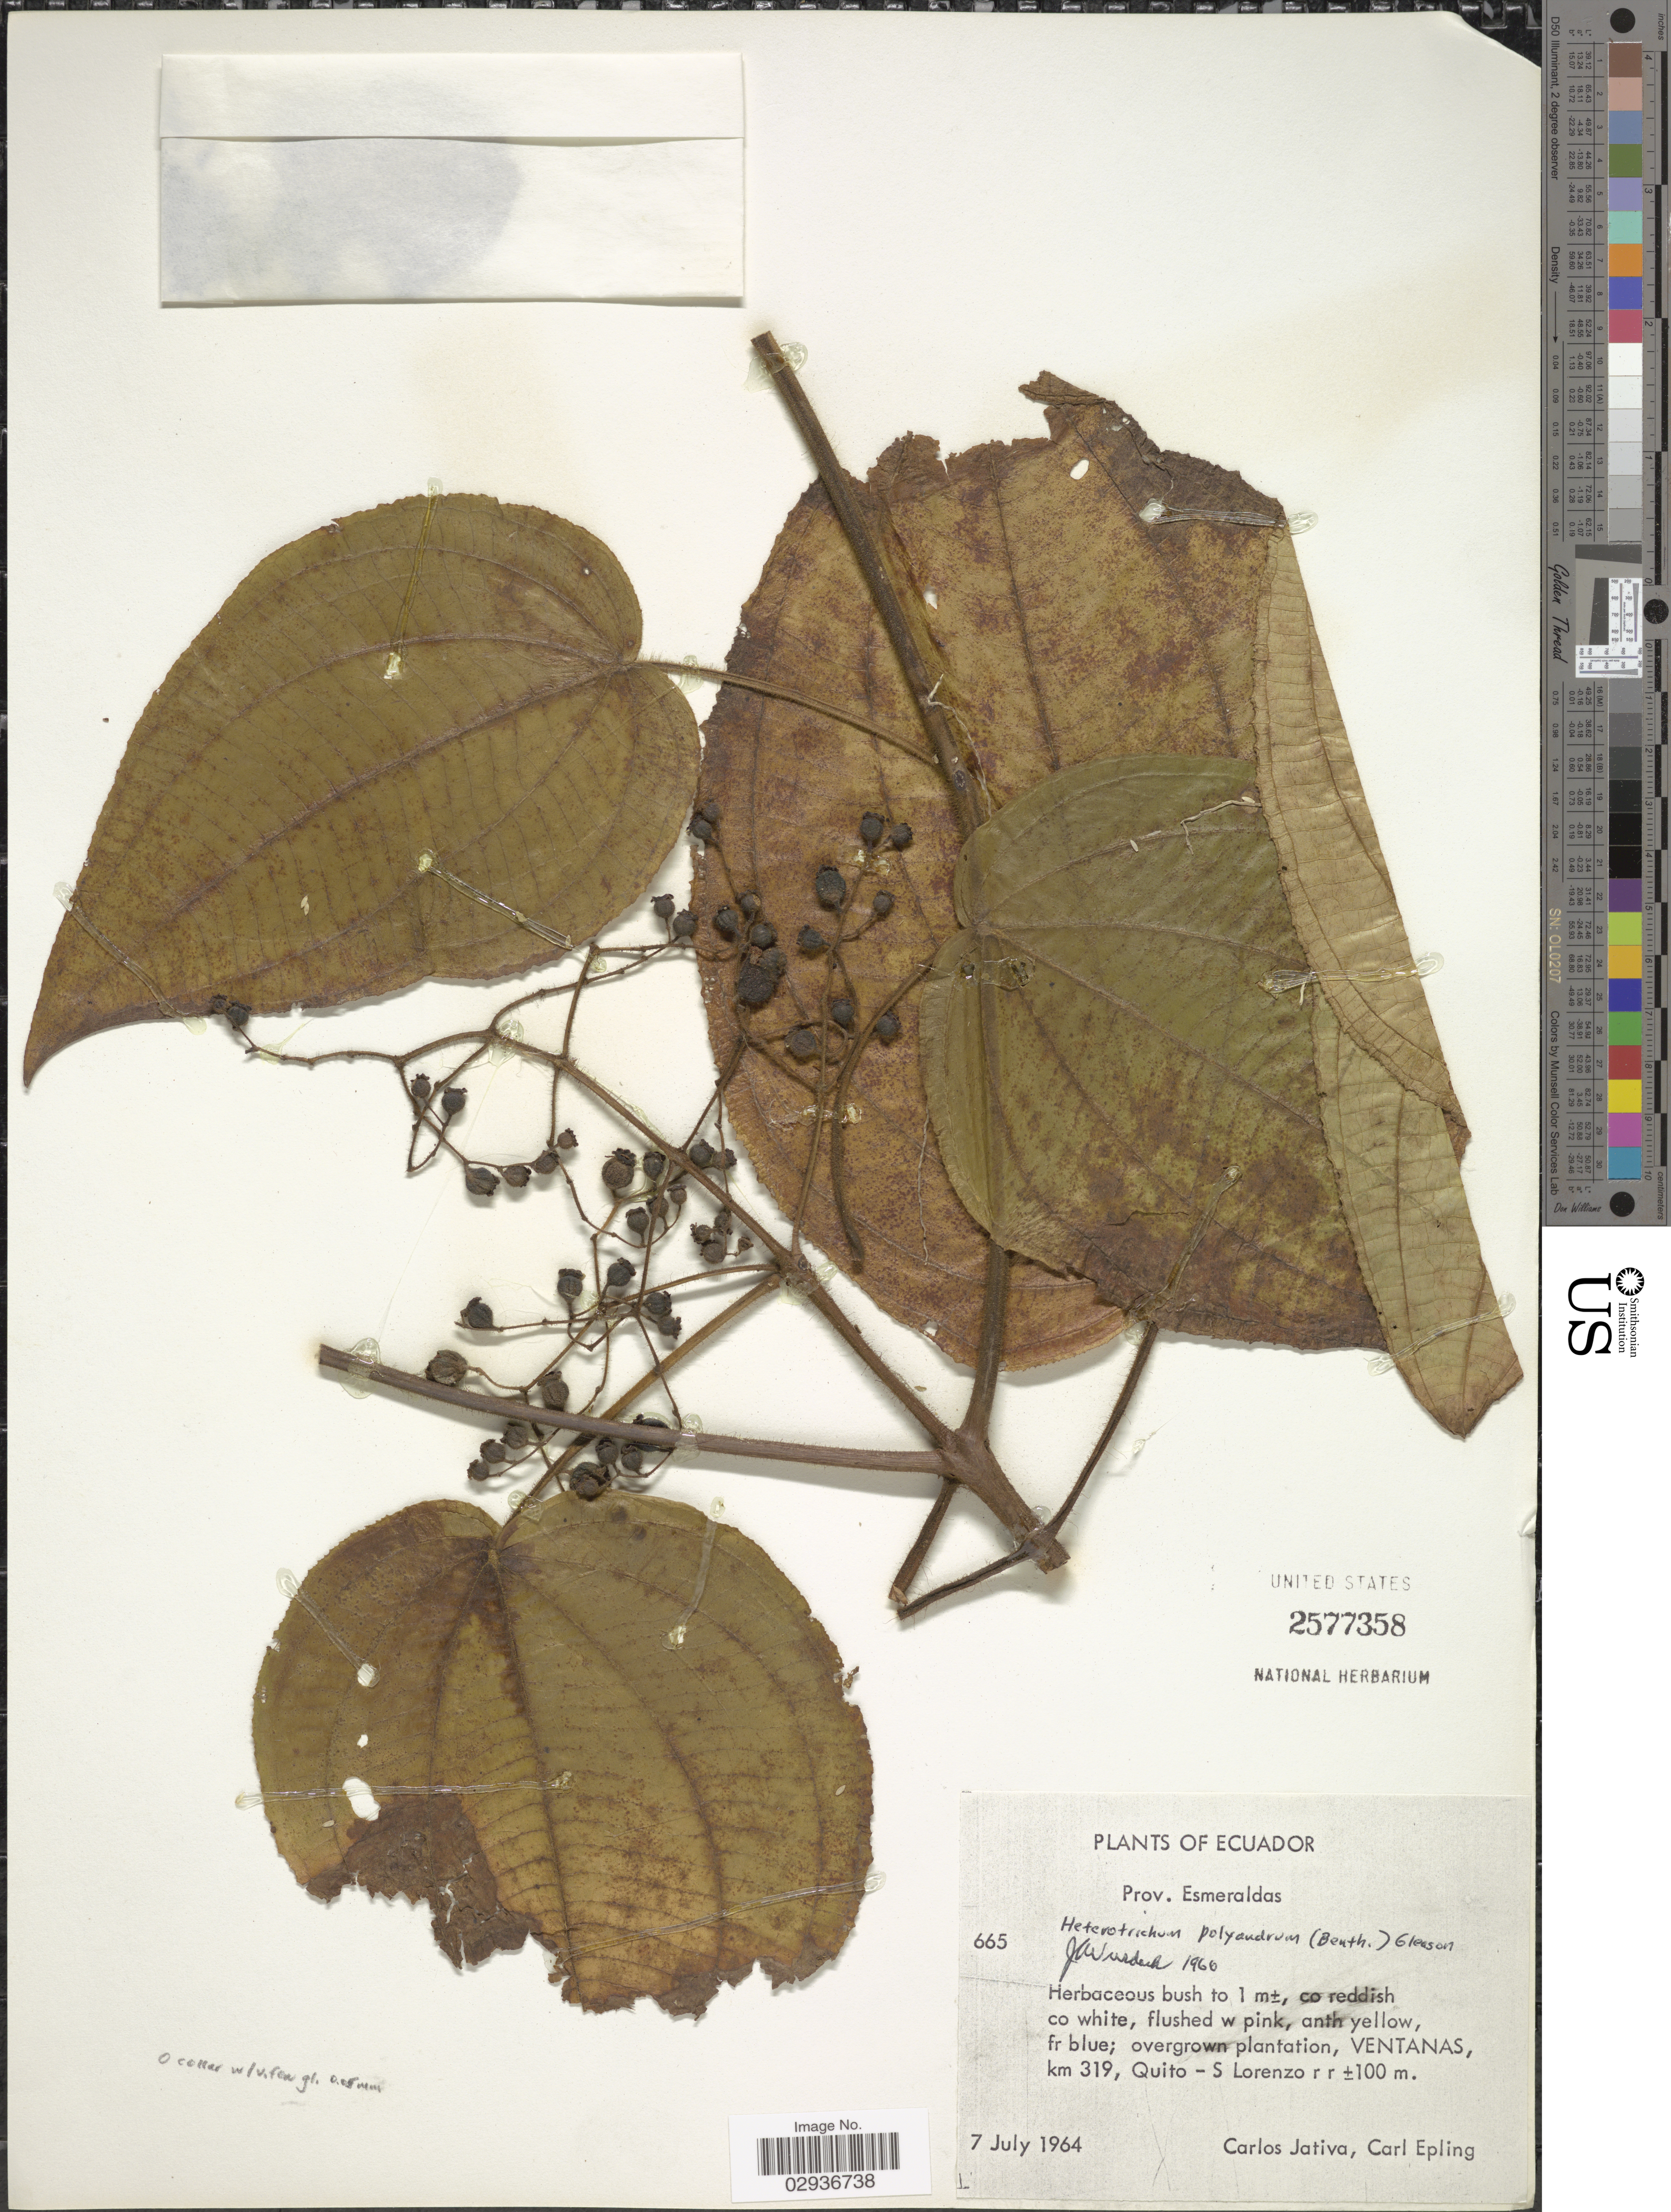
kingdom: Plantae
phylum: Tracheophyta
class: Magnoliopsida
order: Myrtales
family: Melastomataceae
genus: Miconia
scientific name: Miconia benthamiana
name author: Triana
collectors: C. D. Játiva & C. C. Epling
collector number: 665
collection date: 1964-07-07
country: Ecuador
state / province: Esmeraldas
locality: Ventanas, km 319, Quito - S Lorenzo rr.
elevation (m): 100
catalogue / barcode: US 2577358